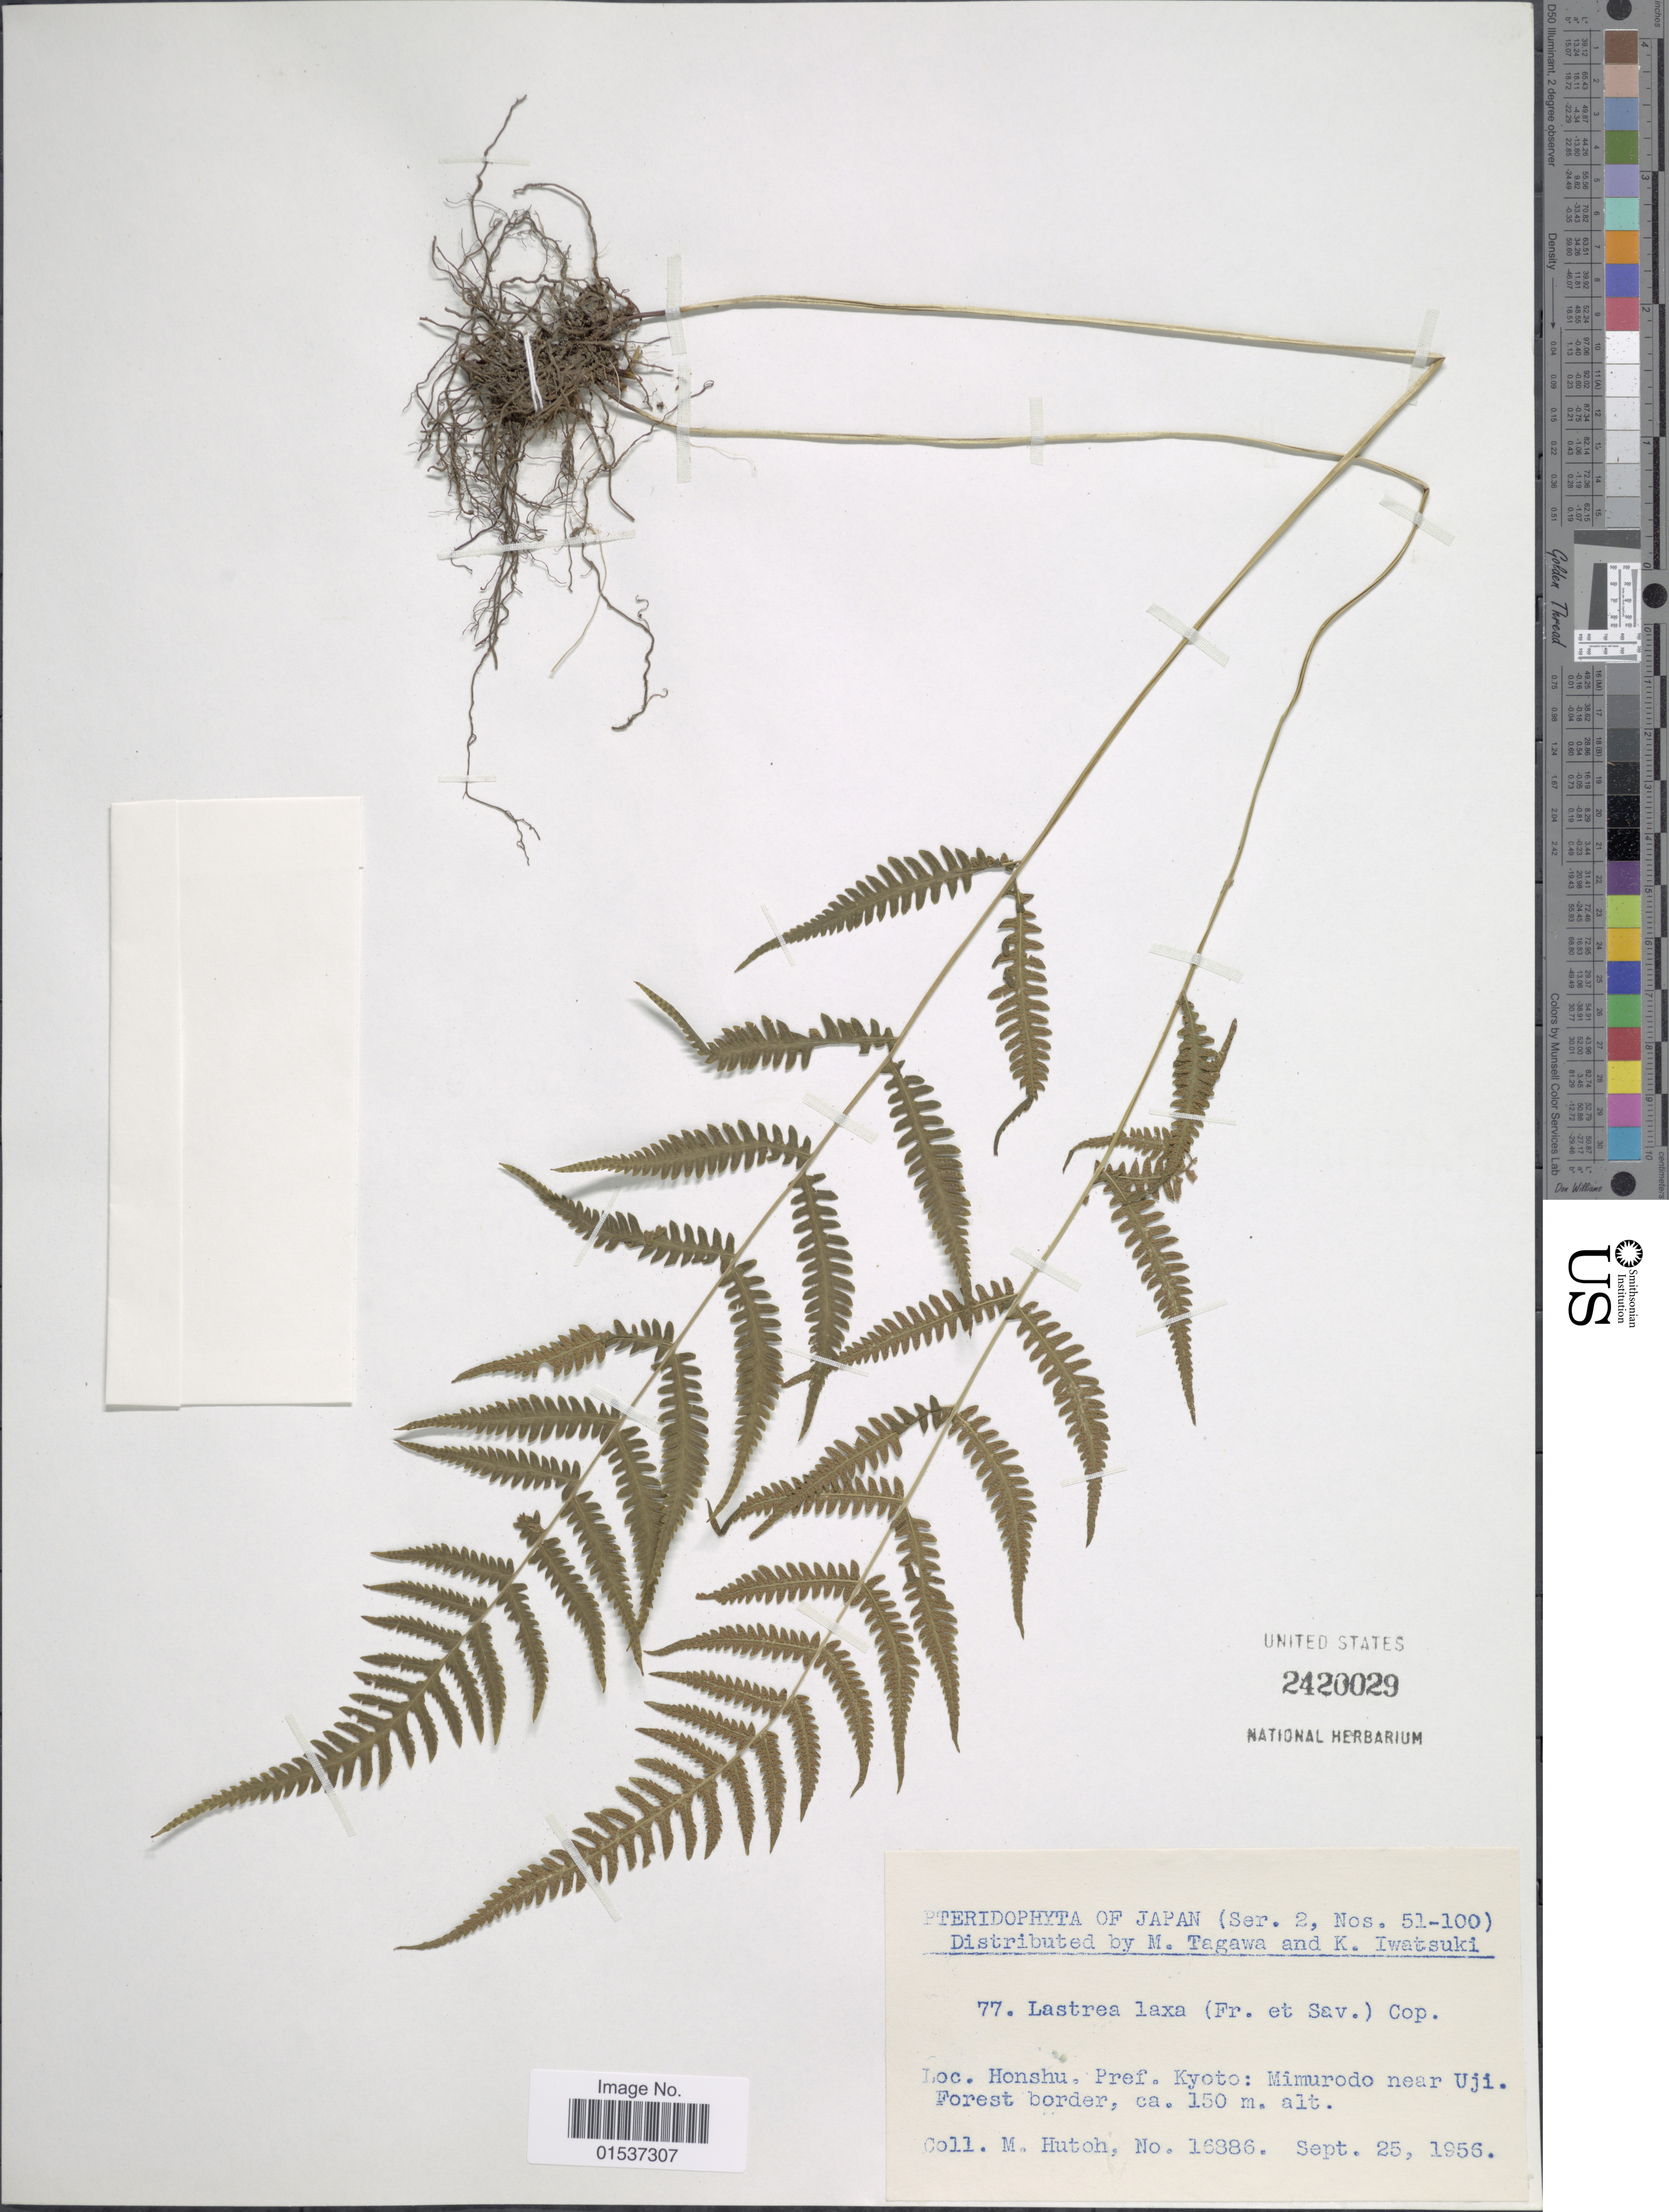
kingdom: Plantae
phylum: Tracheophyta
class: Polypodiopsida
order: Polypodiales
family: Thelypteridaceae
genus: Metathelypteris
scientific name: Metathelypteris laxa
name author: (Franch. & Sav.) Ching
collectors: M. Hutoh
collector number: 16886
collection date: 1956-09-25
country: Japan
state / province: Kyoto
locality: Honshu. Pref. Kyoto: Mimurodo near Uji. Forest border.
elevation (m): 150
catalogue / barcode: US 2420029